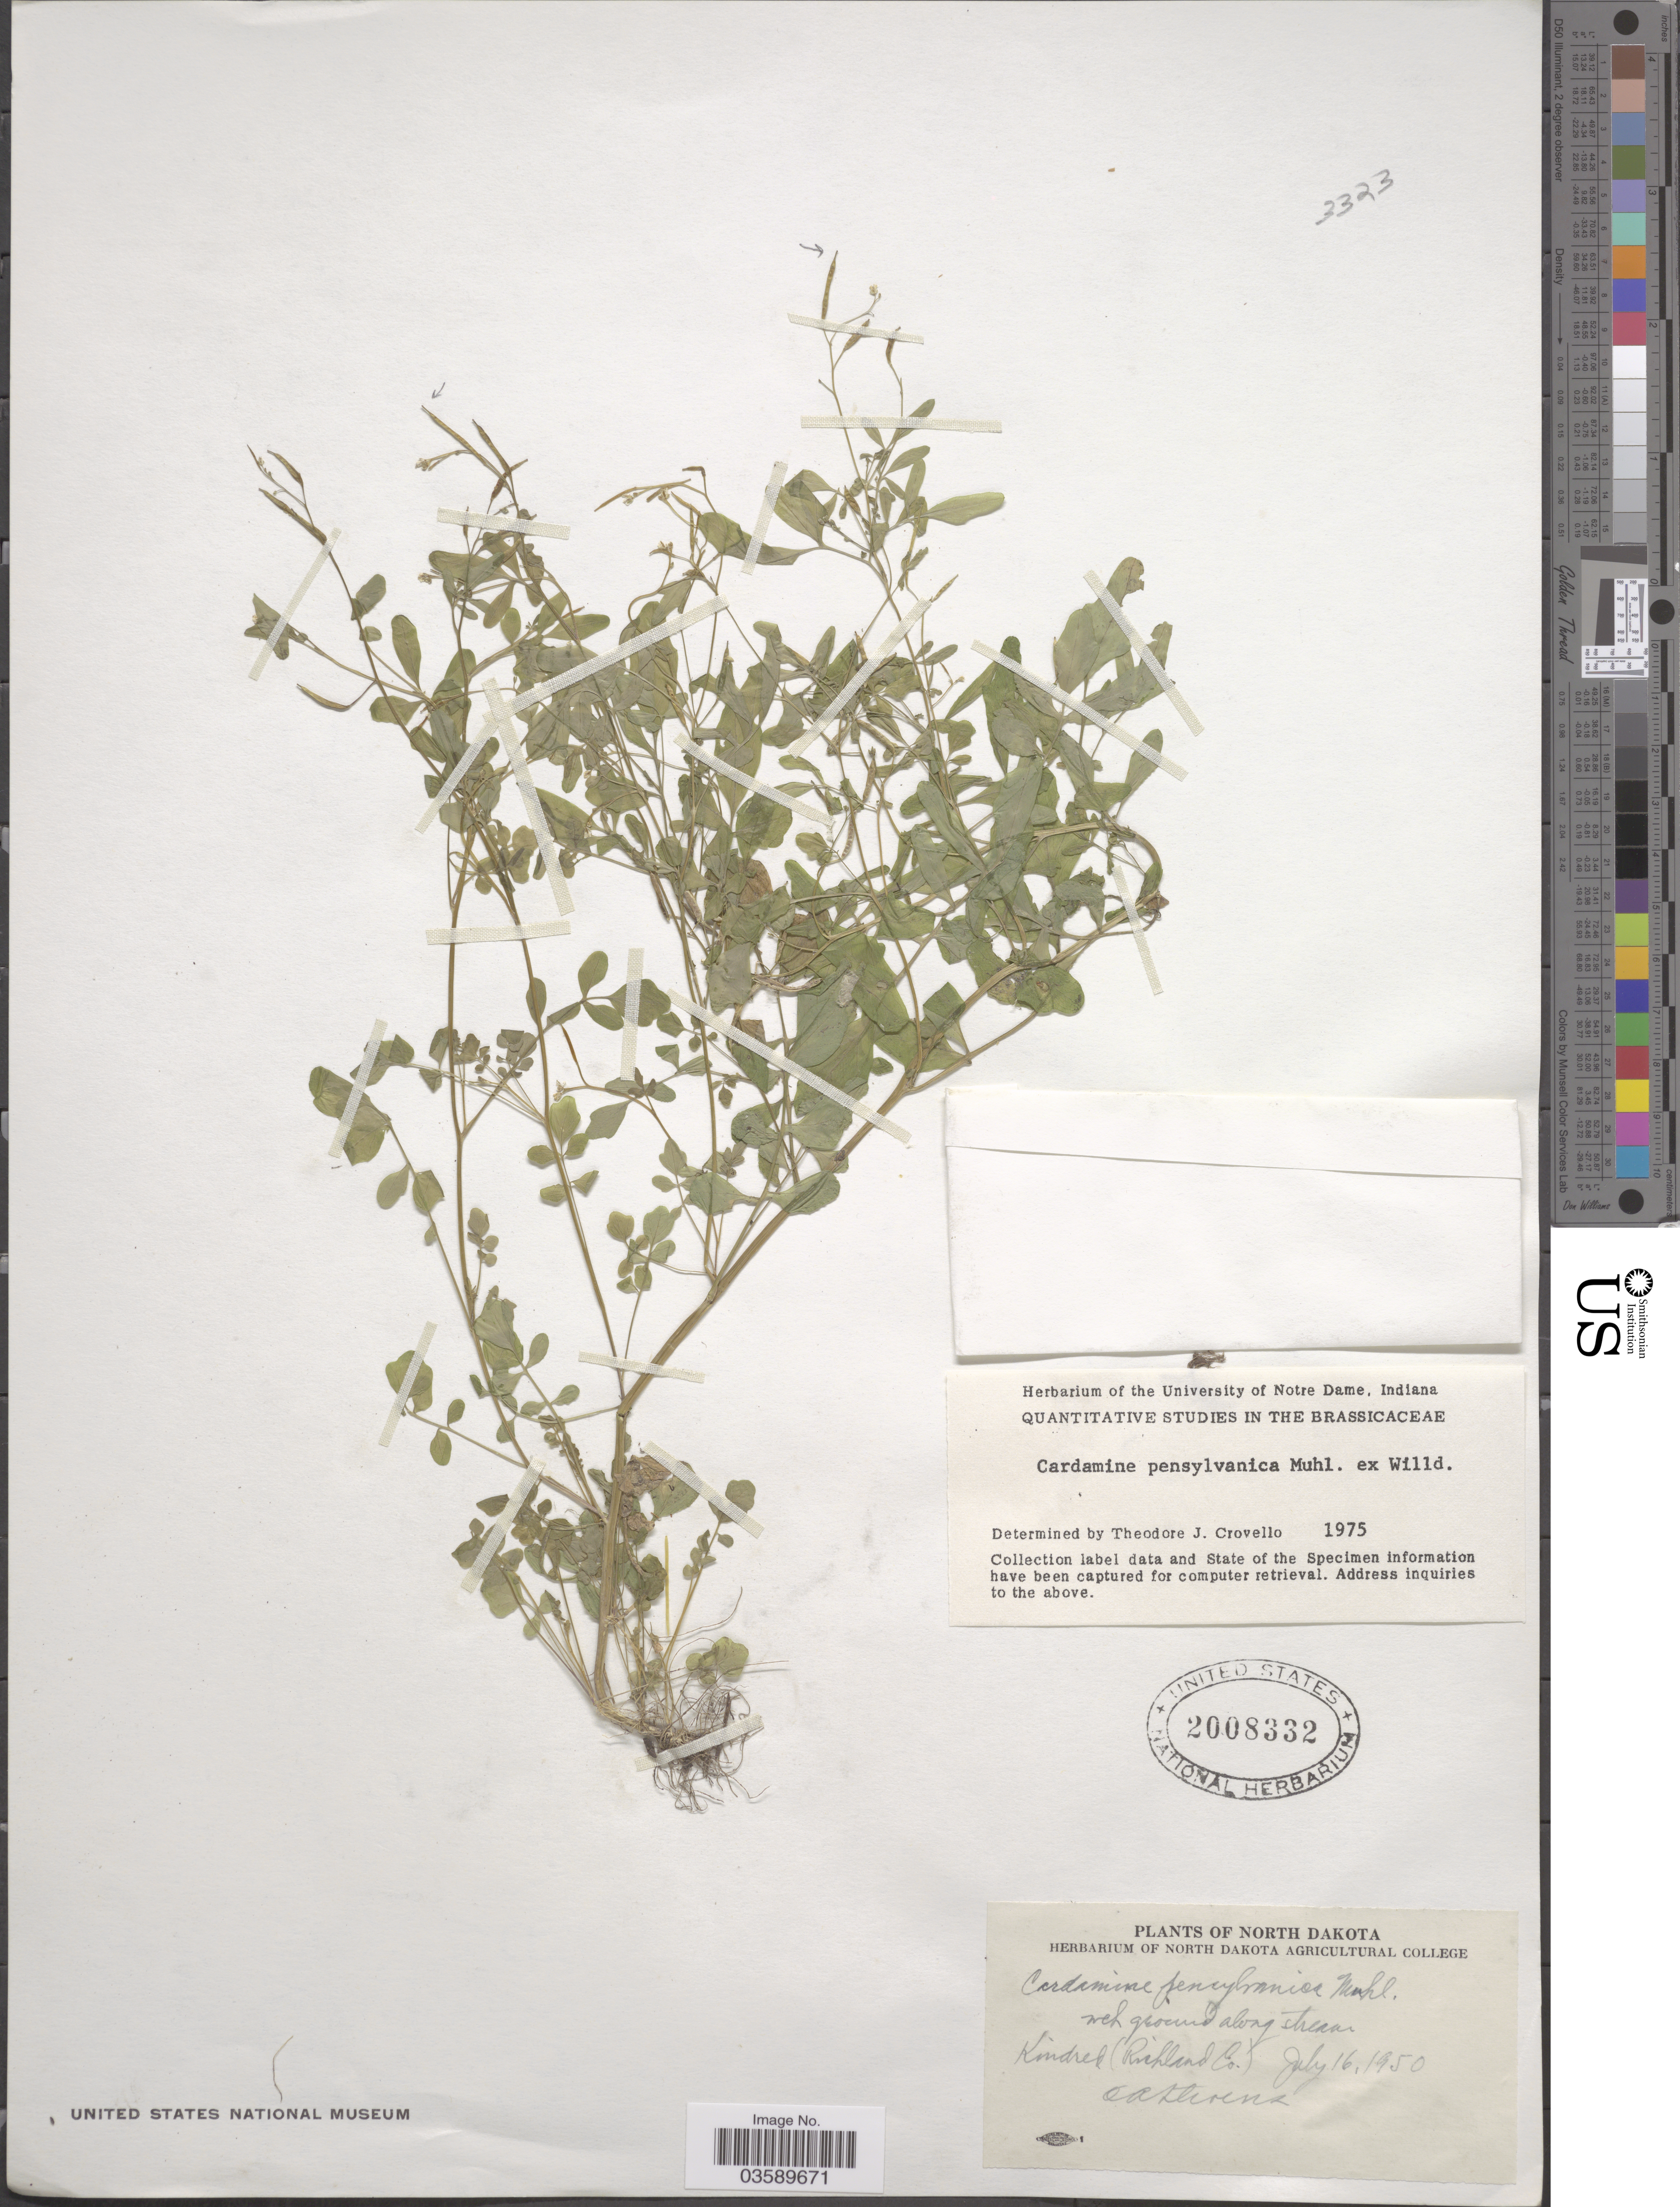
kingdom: Plantae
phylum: Tracheophyta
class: Magnoliopsida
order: Brassicales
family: Brassicaceae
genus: Cardamine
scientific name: Cardamine pensylvanica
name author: Muhl. ex Willd.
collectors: O. A. Stevens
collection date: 1950-07-16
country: United States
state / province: North Dakota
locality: Kindred (Richland Co.).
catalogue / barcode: US 2008332